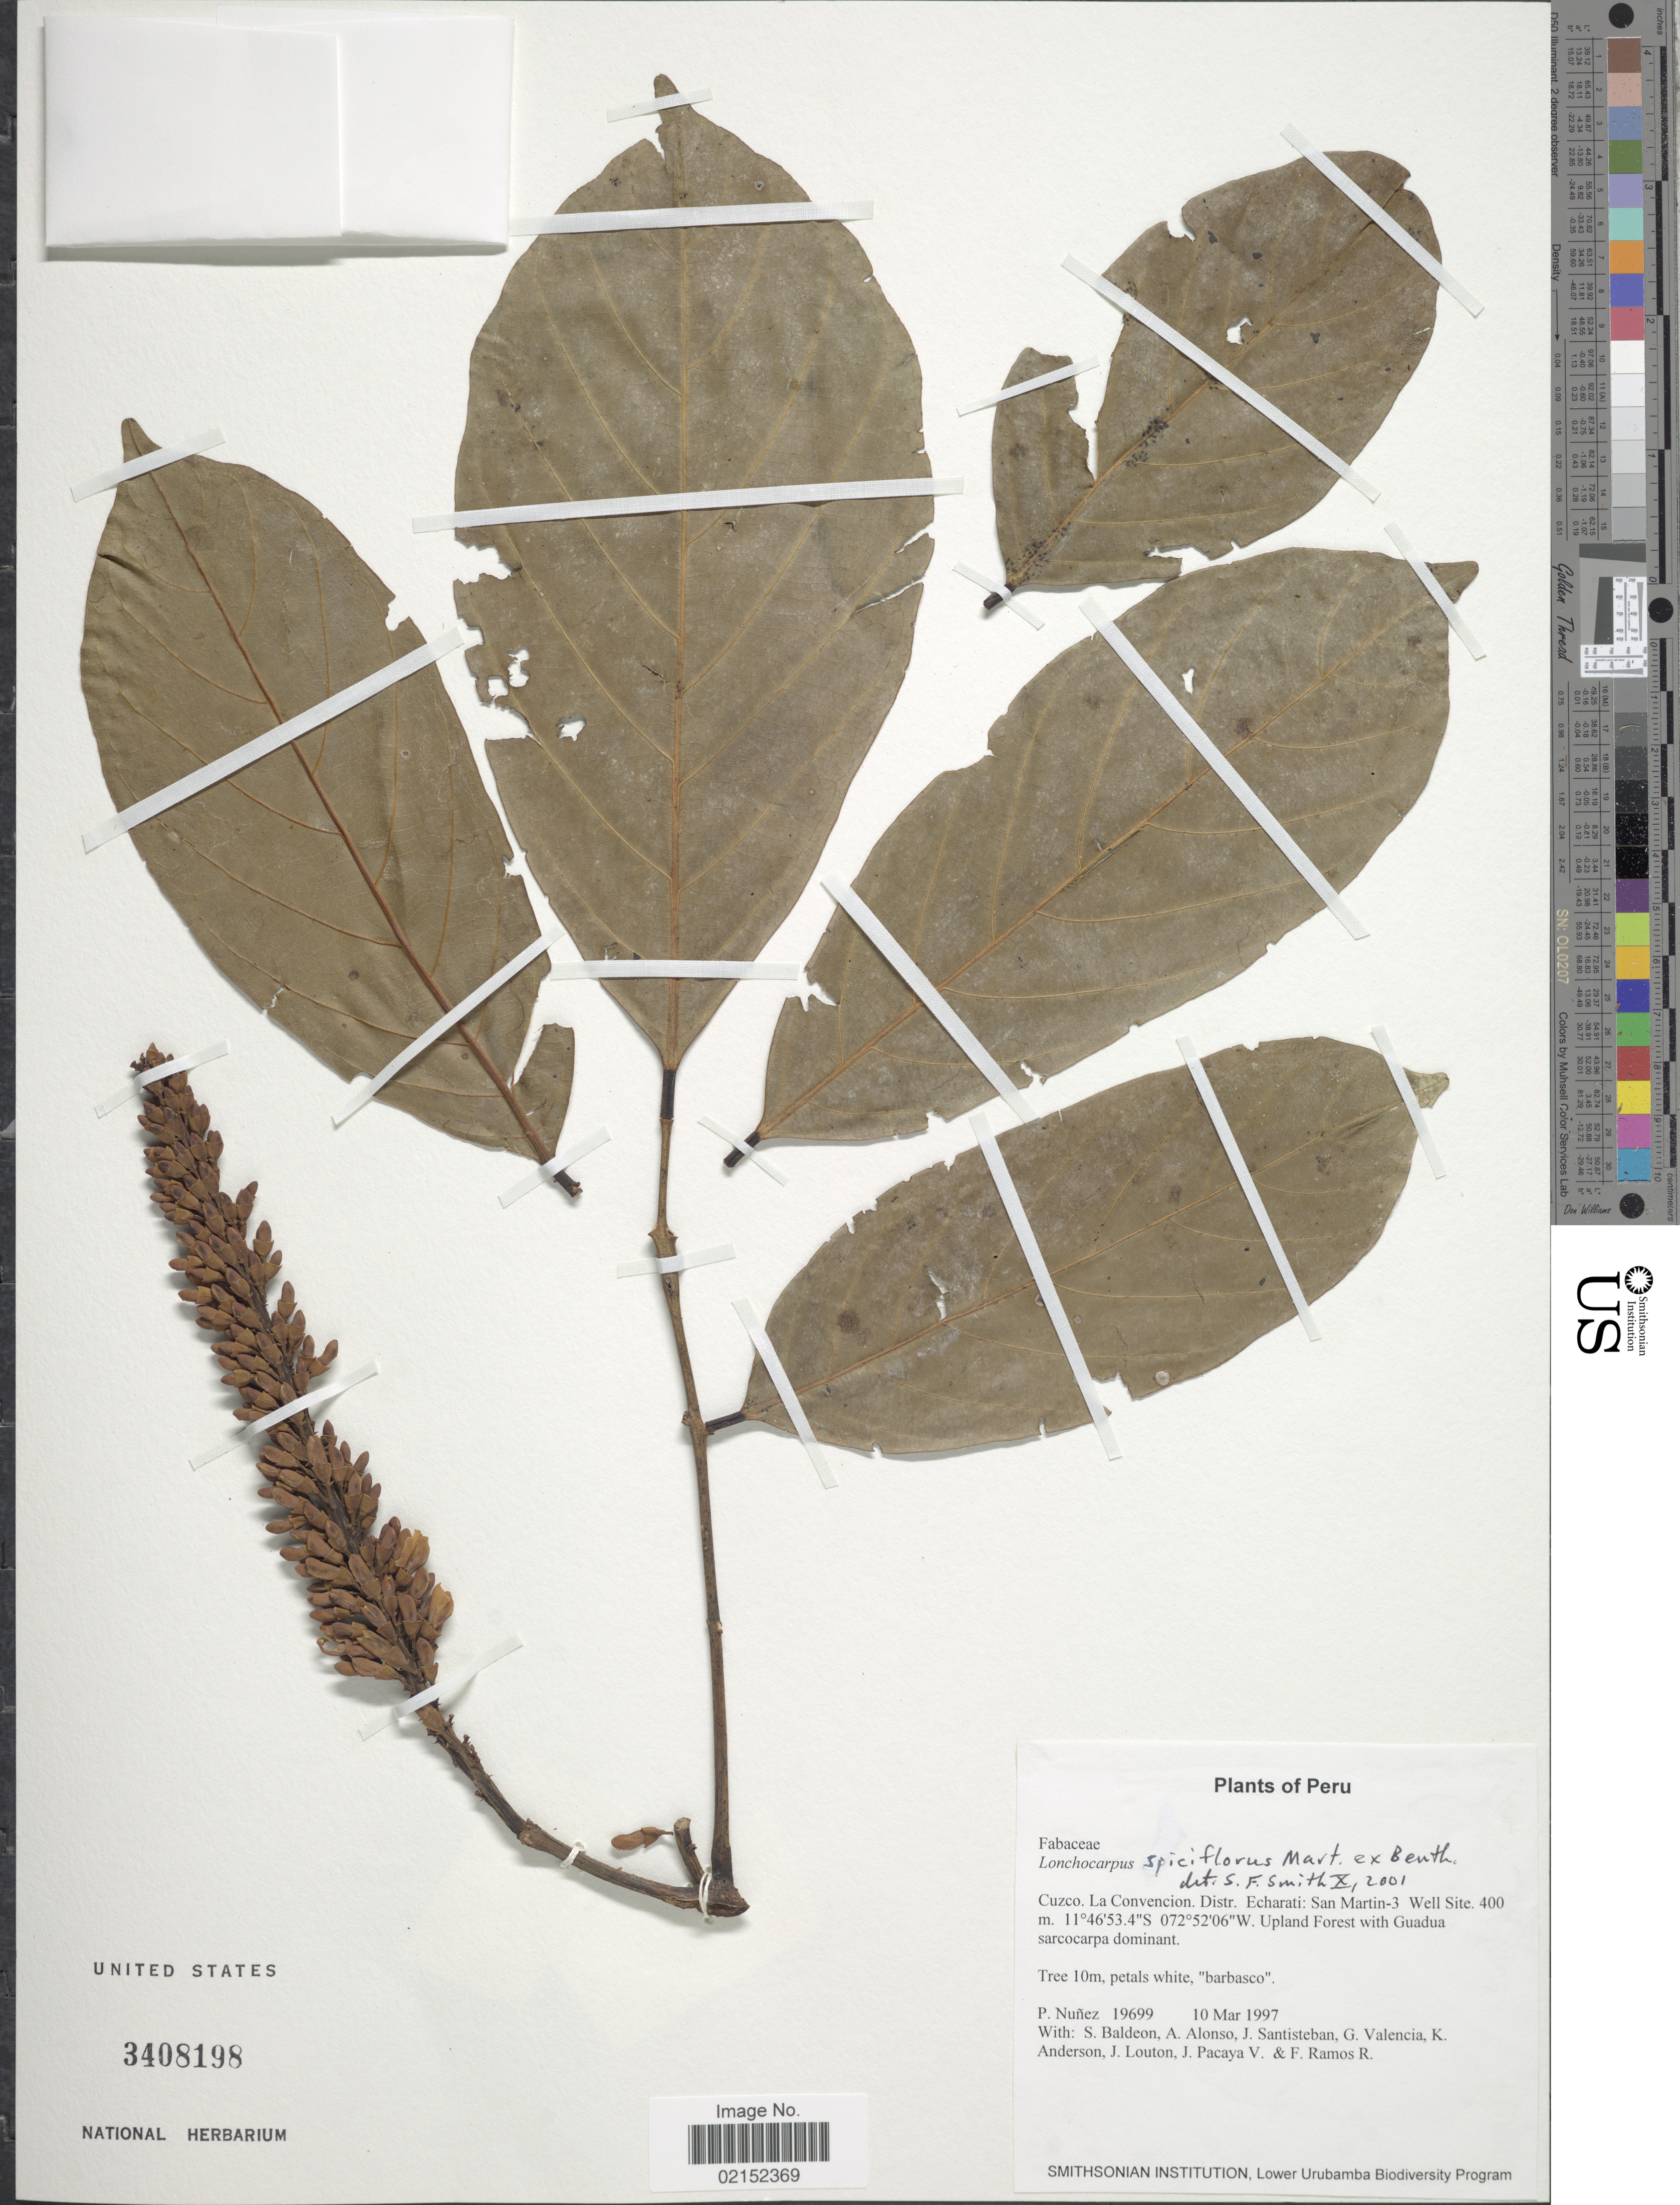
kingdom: Plantae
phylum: Tracheophyta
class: Magnoliopsida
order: Fabales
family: Fabaceae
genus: Lonchocarpus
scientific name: Lonchocarpus spiciflorus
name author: Mart. ex Benth.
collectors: P. Nuñez V., S. Baldeon, A. Alonso, J. Santisteban & et al.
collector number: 19699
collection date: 1997-03-10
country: Peru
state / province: Cusco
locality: Cuzco, La Convencion, Distr. Echarati: San Maretin-3 Well Site.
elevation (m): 400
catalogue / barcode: US 3408198